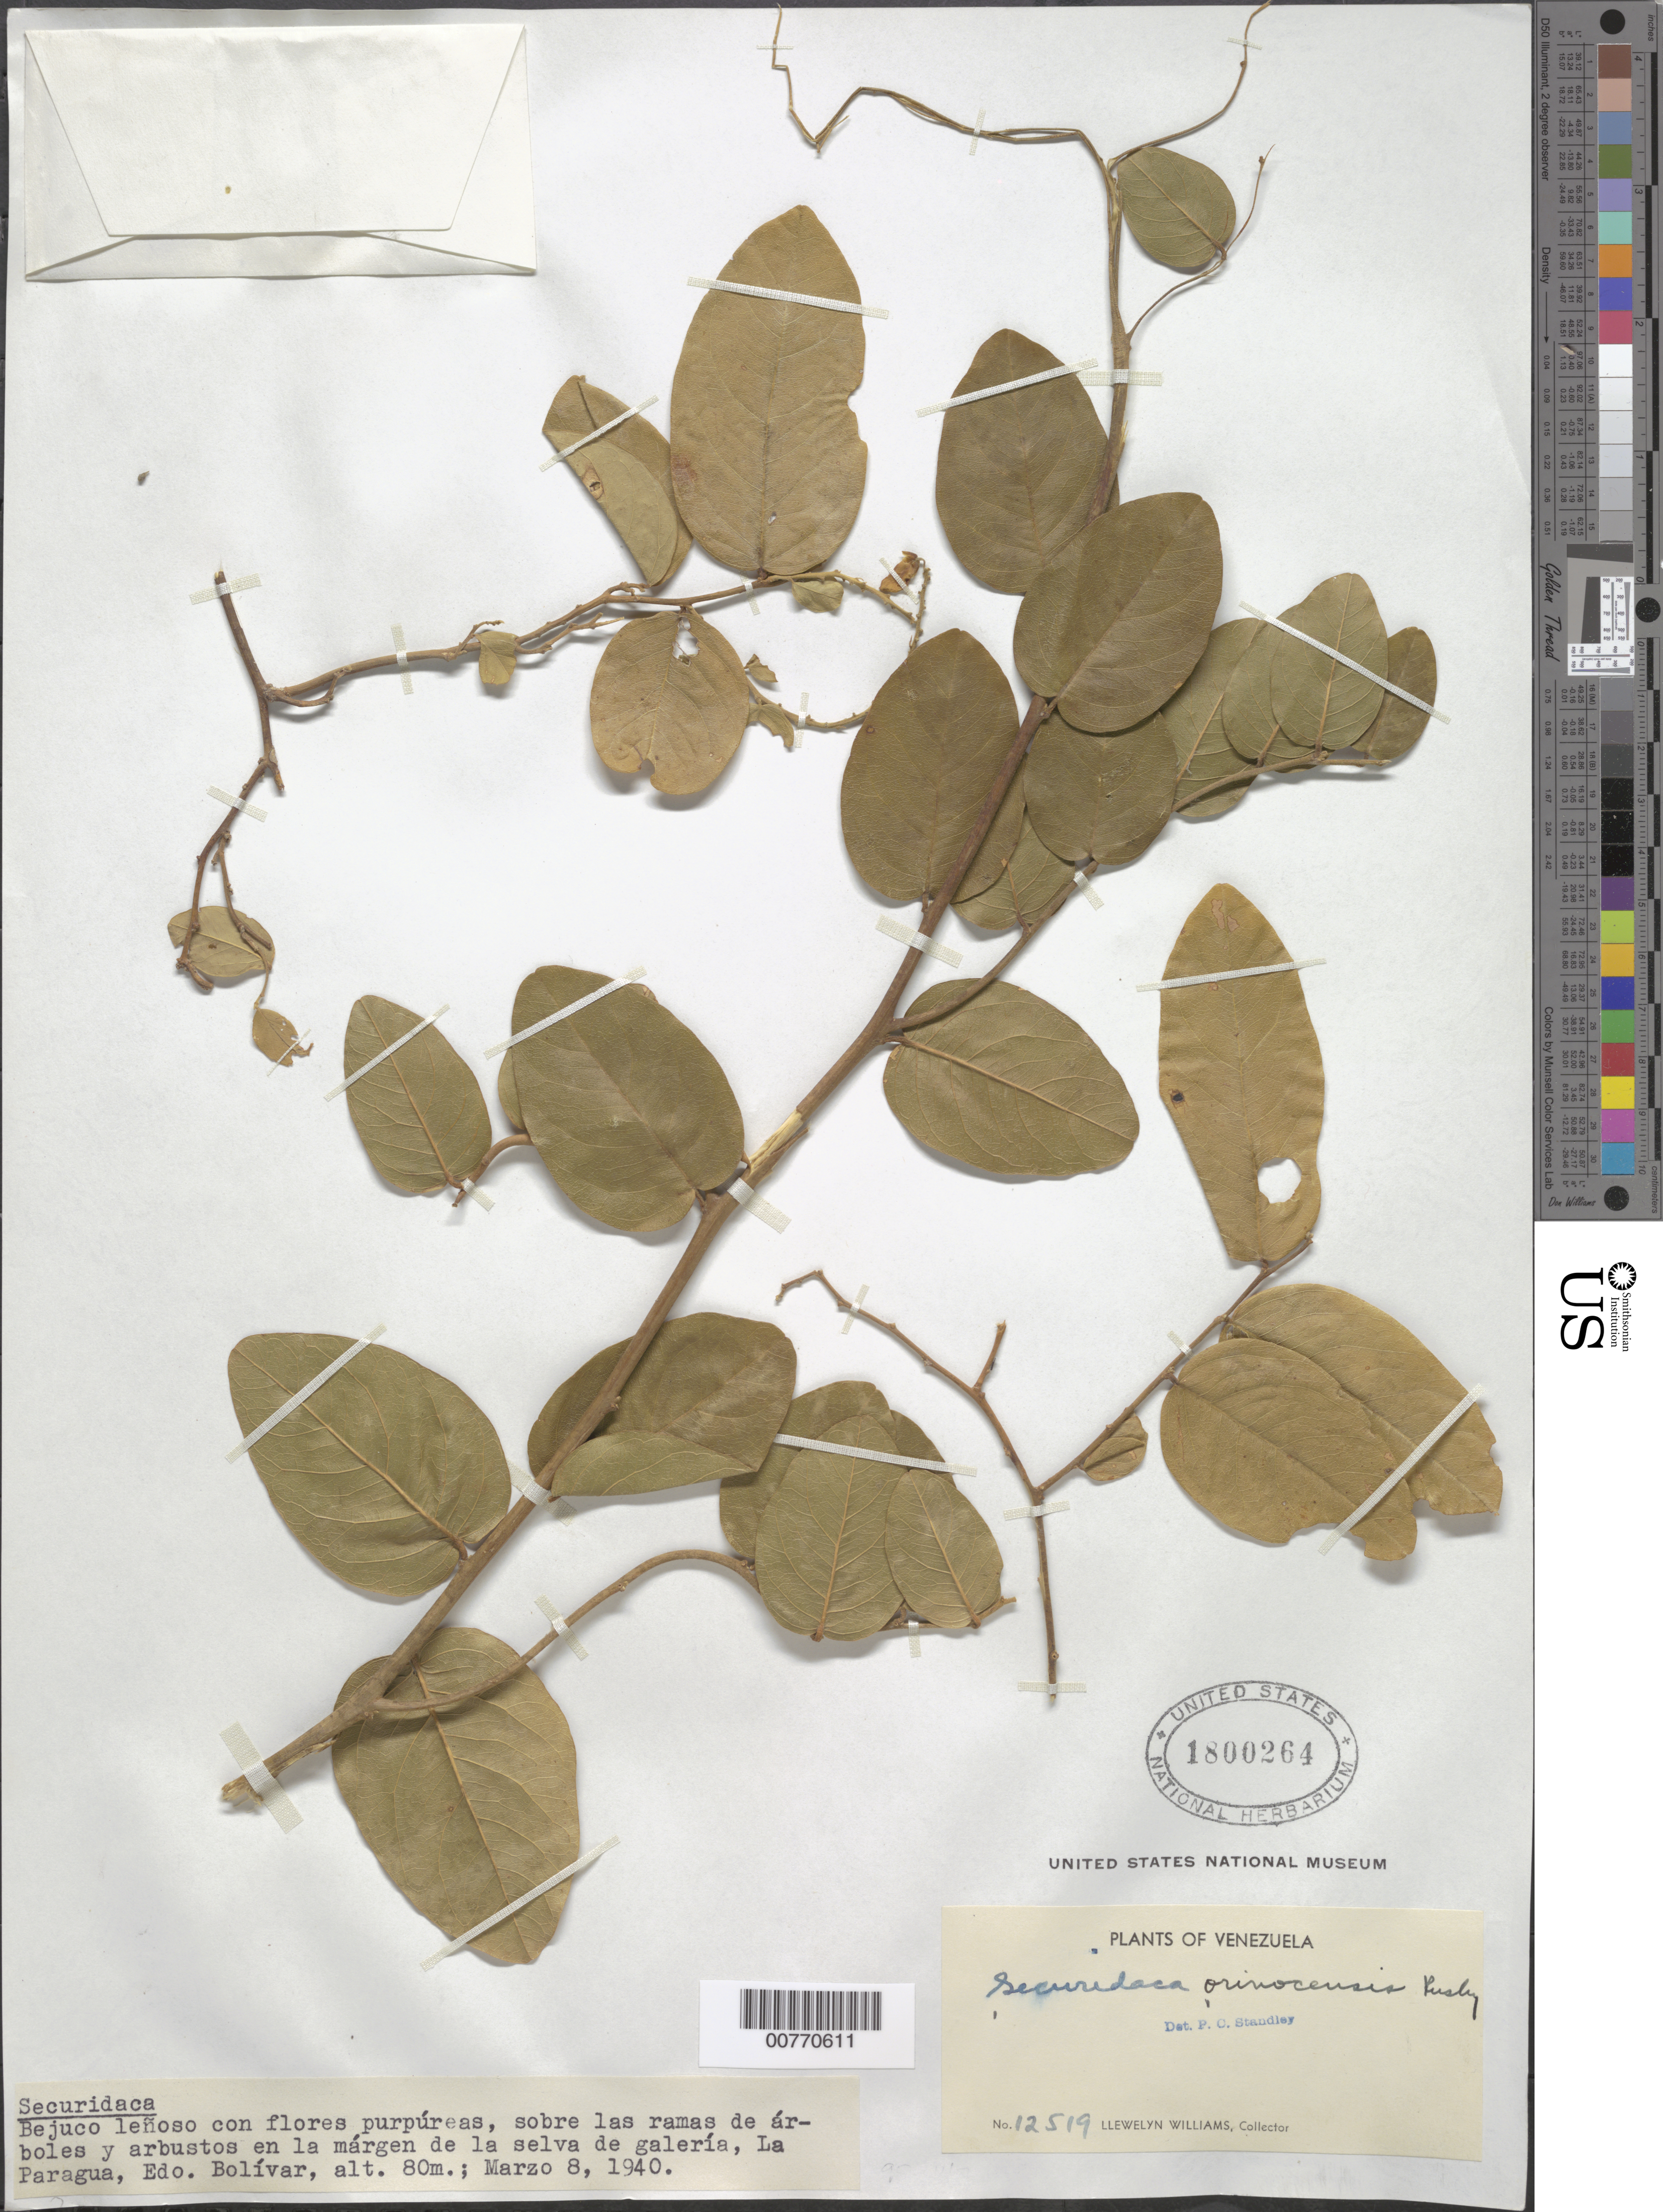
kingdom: Plantae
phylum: Tracheophyta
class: Magnoliopsida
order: Fabales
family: Polygalaceae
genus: Securidaca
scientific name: Securidaca pendula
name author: Bonpl.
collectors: Ll. Williams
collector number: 12519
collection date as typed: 8-Mar-40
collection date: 1940-03-08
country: Venezuela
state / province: Bolívar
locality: La Paragua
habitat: On shrubs and trees, edge of gallery forest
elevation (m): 70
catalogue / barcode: US 1800264